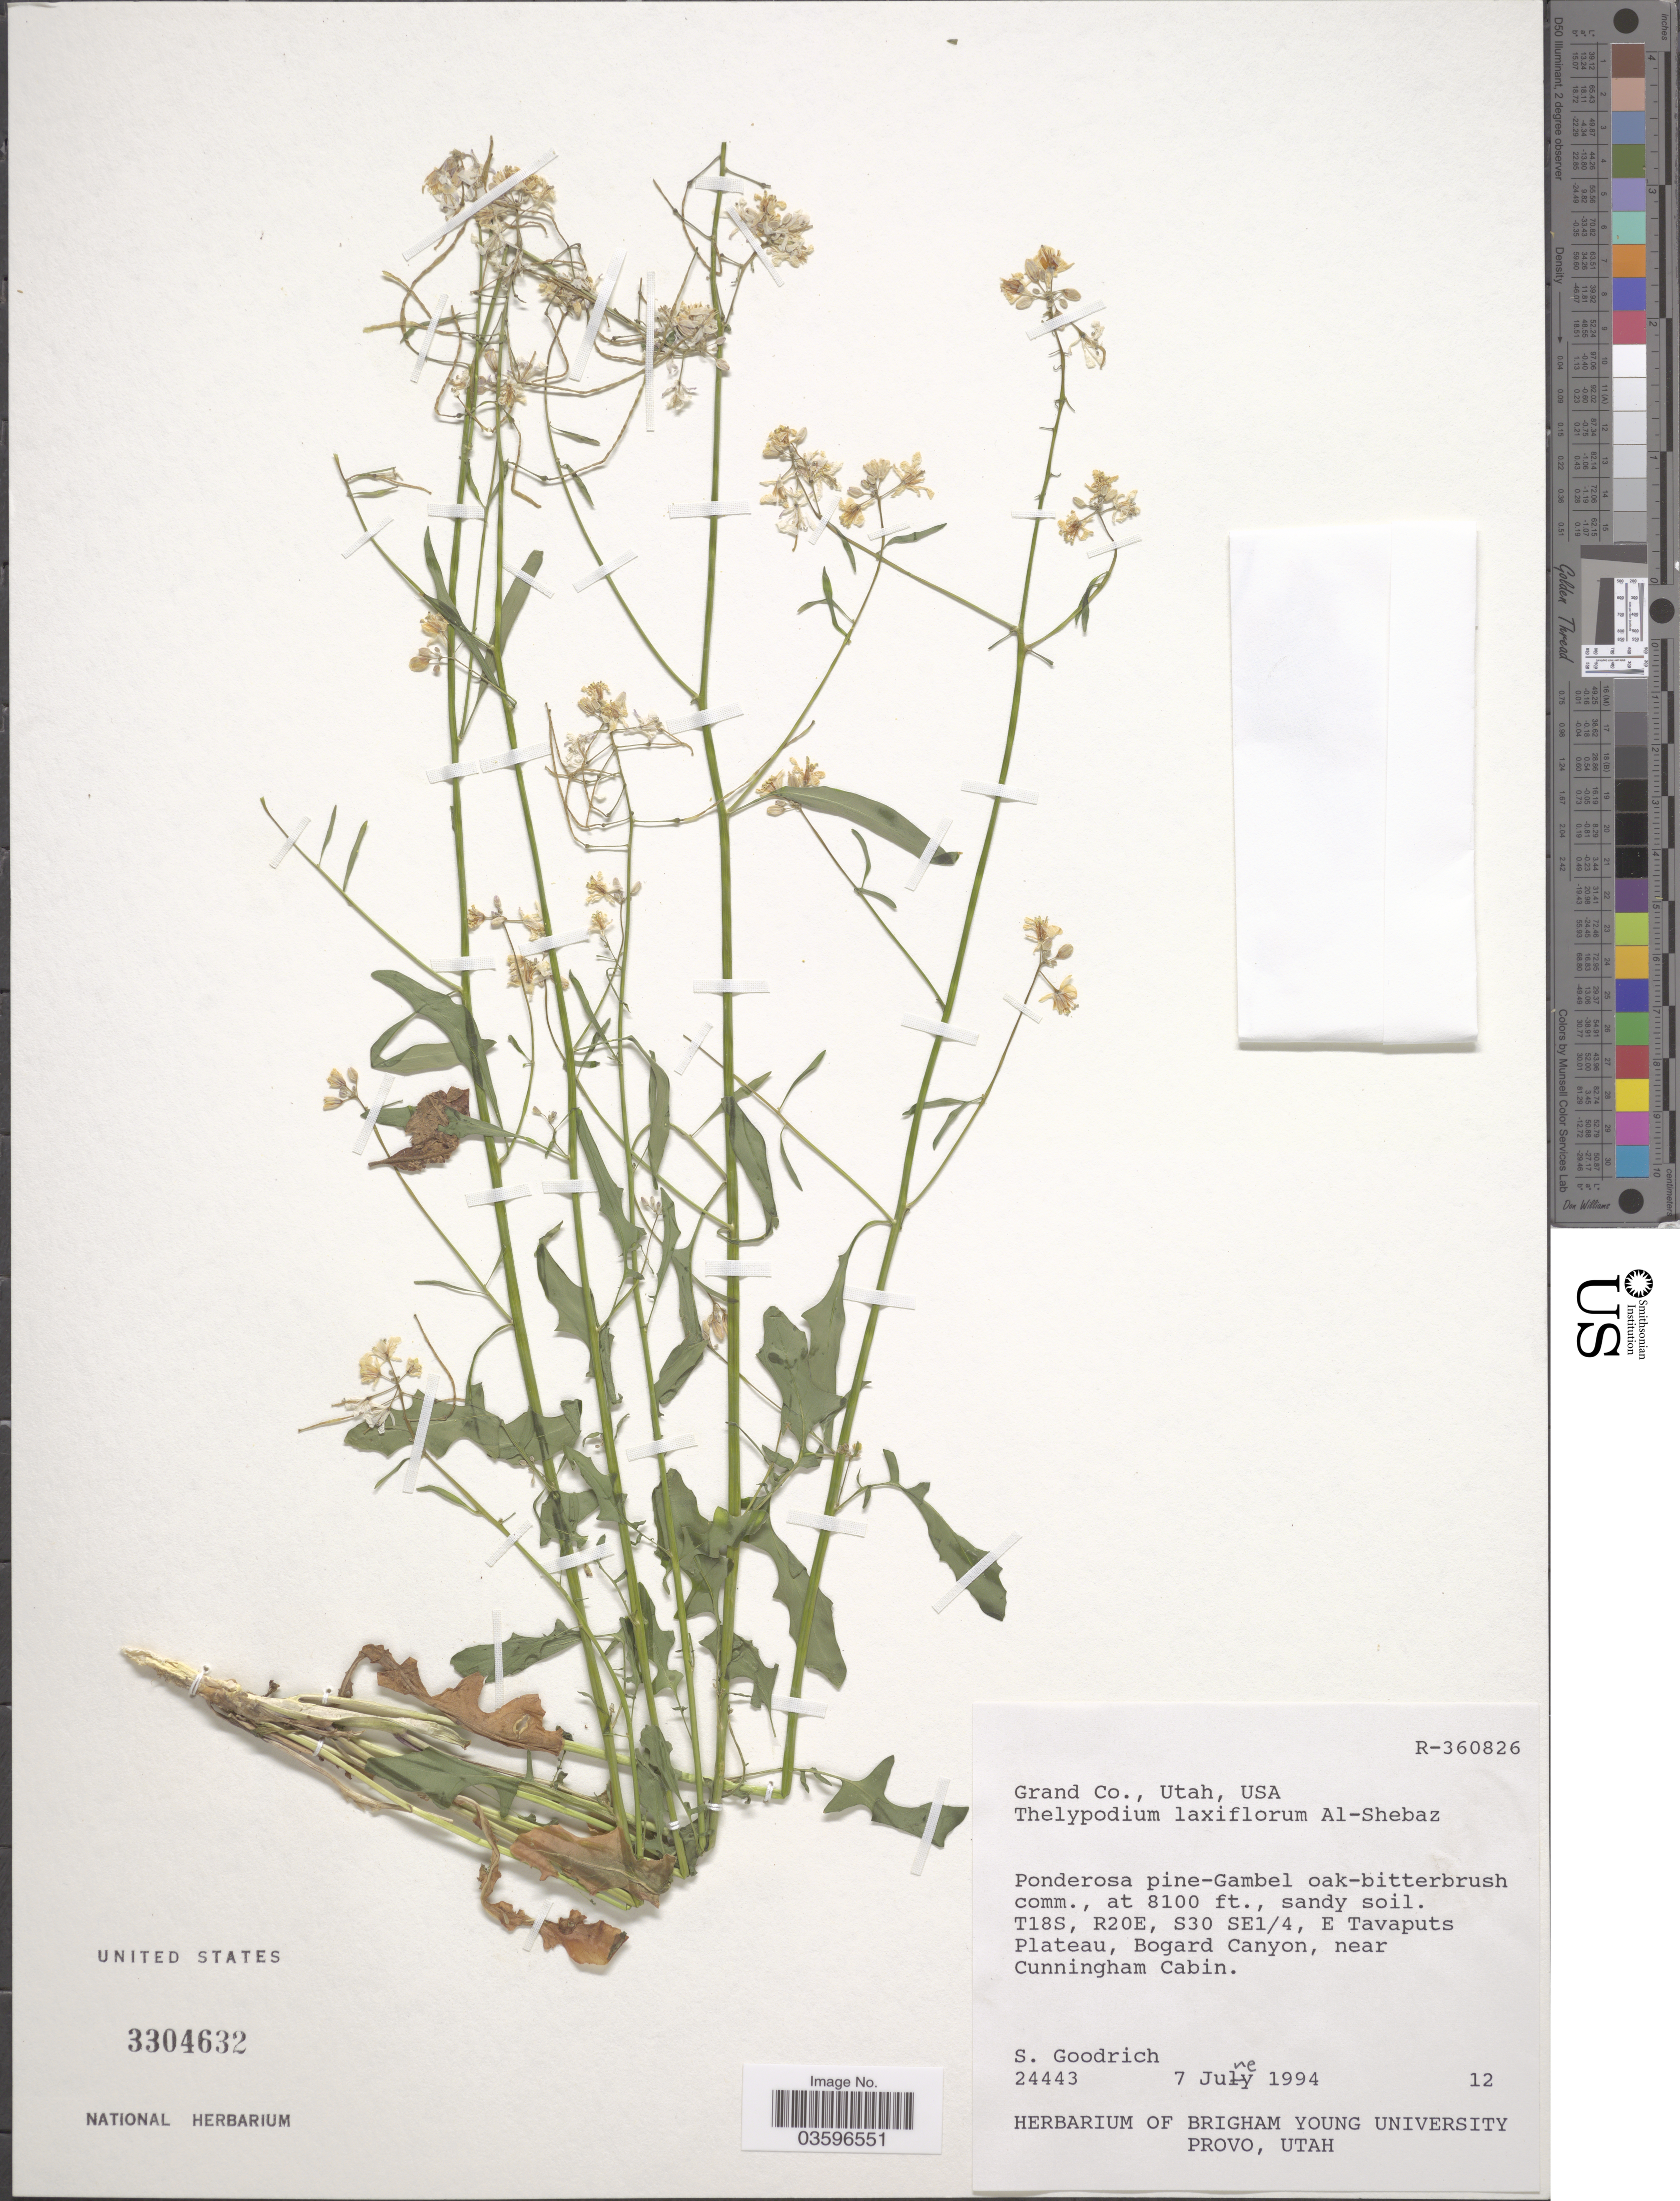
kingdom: Plantae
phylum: Tracheophyta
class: Magnoliopsida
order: Brassicales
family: Brassicaceae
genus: Thelypodium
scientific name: Thelypodium laxiflorum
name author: Al-Shehbaz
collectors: S. Goodrich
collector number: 24443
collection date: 1994-06-07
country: United States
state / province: Utah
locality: Grand Co. T18S, R20E, S30 SE1/4, E Tavaputs Plateau, Bogard Canyon, near Cunningham Cabin.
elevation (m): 2469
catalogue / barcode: US 3304632